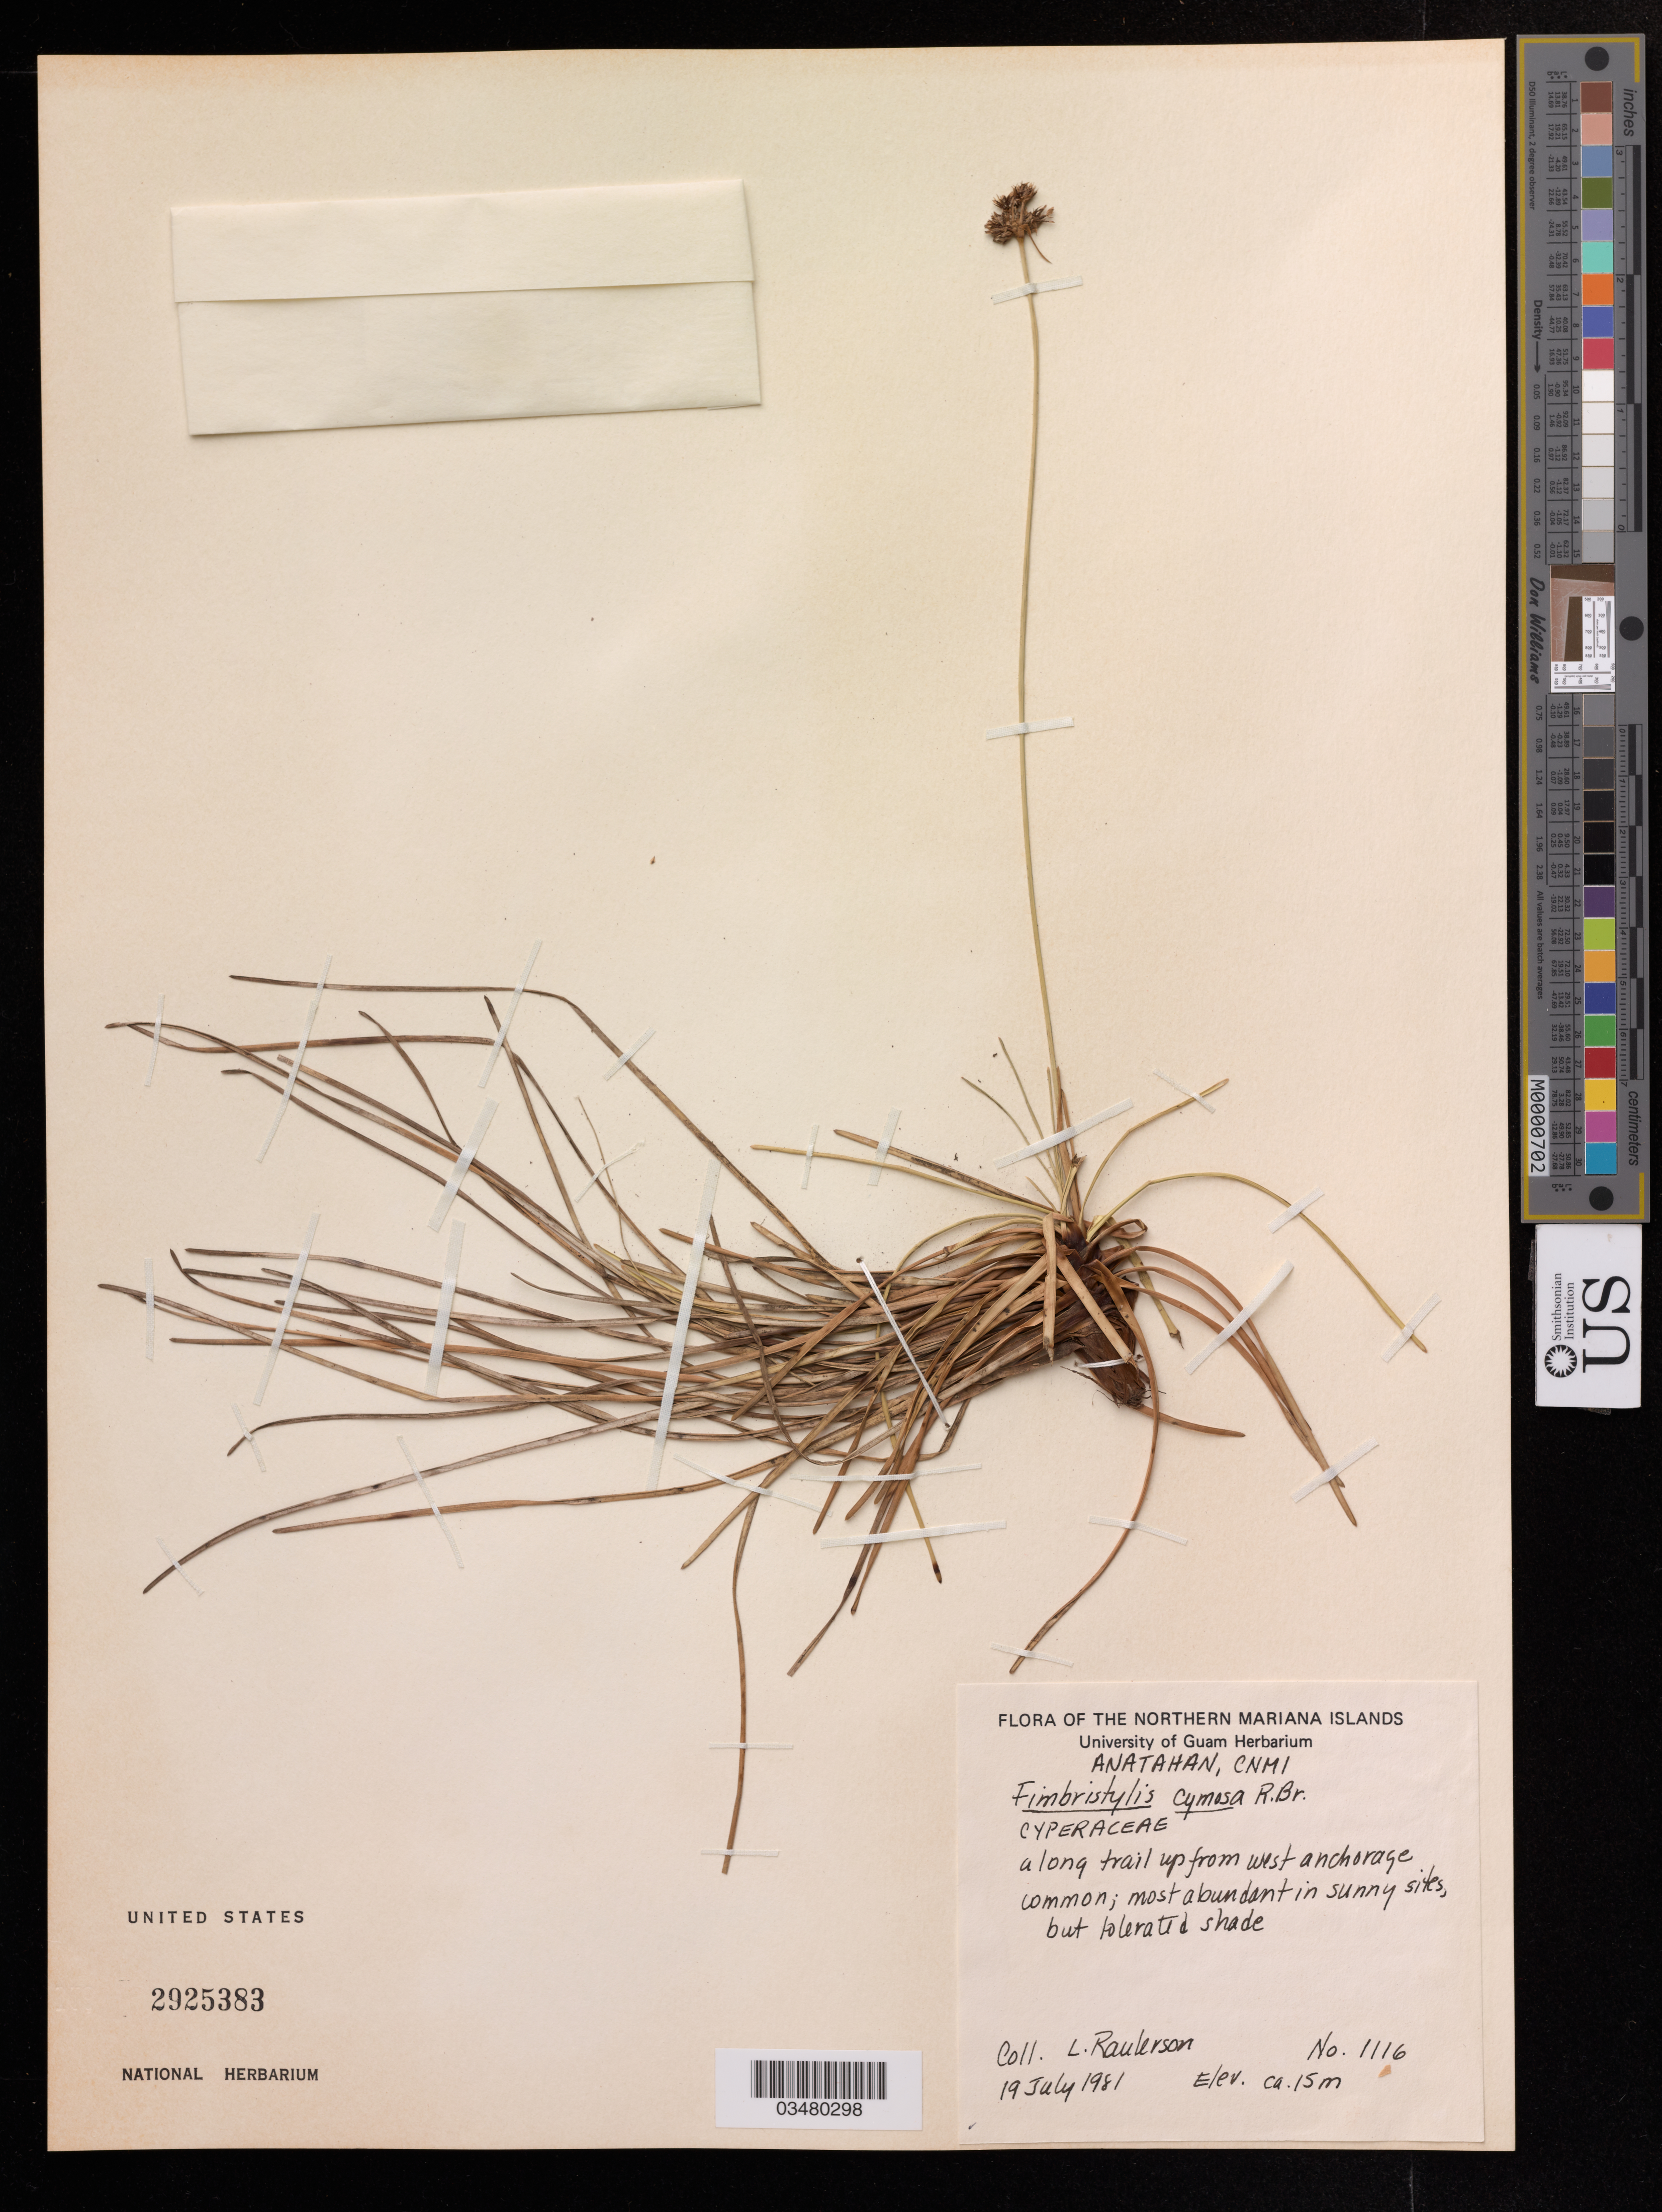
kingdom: Plantae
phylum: Tracheophyta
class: Liliopsida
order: Poales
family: Cyperaceae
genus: Fimbristylis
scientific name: Fimbristylis cymosa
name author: R. Br.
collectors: L. Raulerson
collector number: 1116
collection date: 1981-07-19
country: Northern Mariana Islands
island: Anatahan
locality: Anatahan, CNMI, along trail up from west anchorage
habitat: Sunny sites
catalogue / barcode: US 2925383